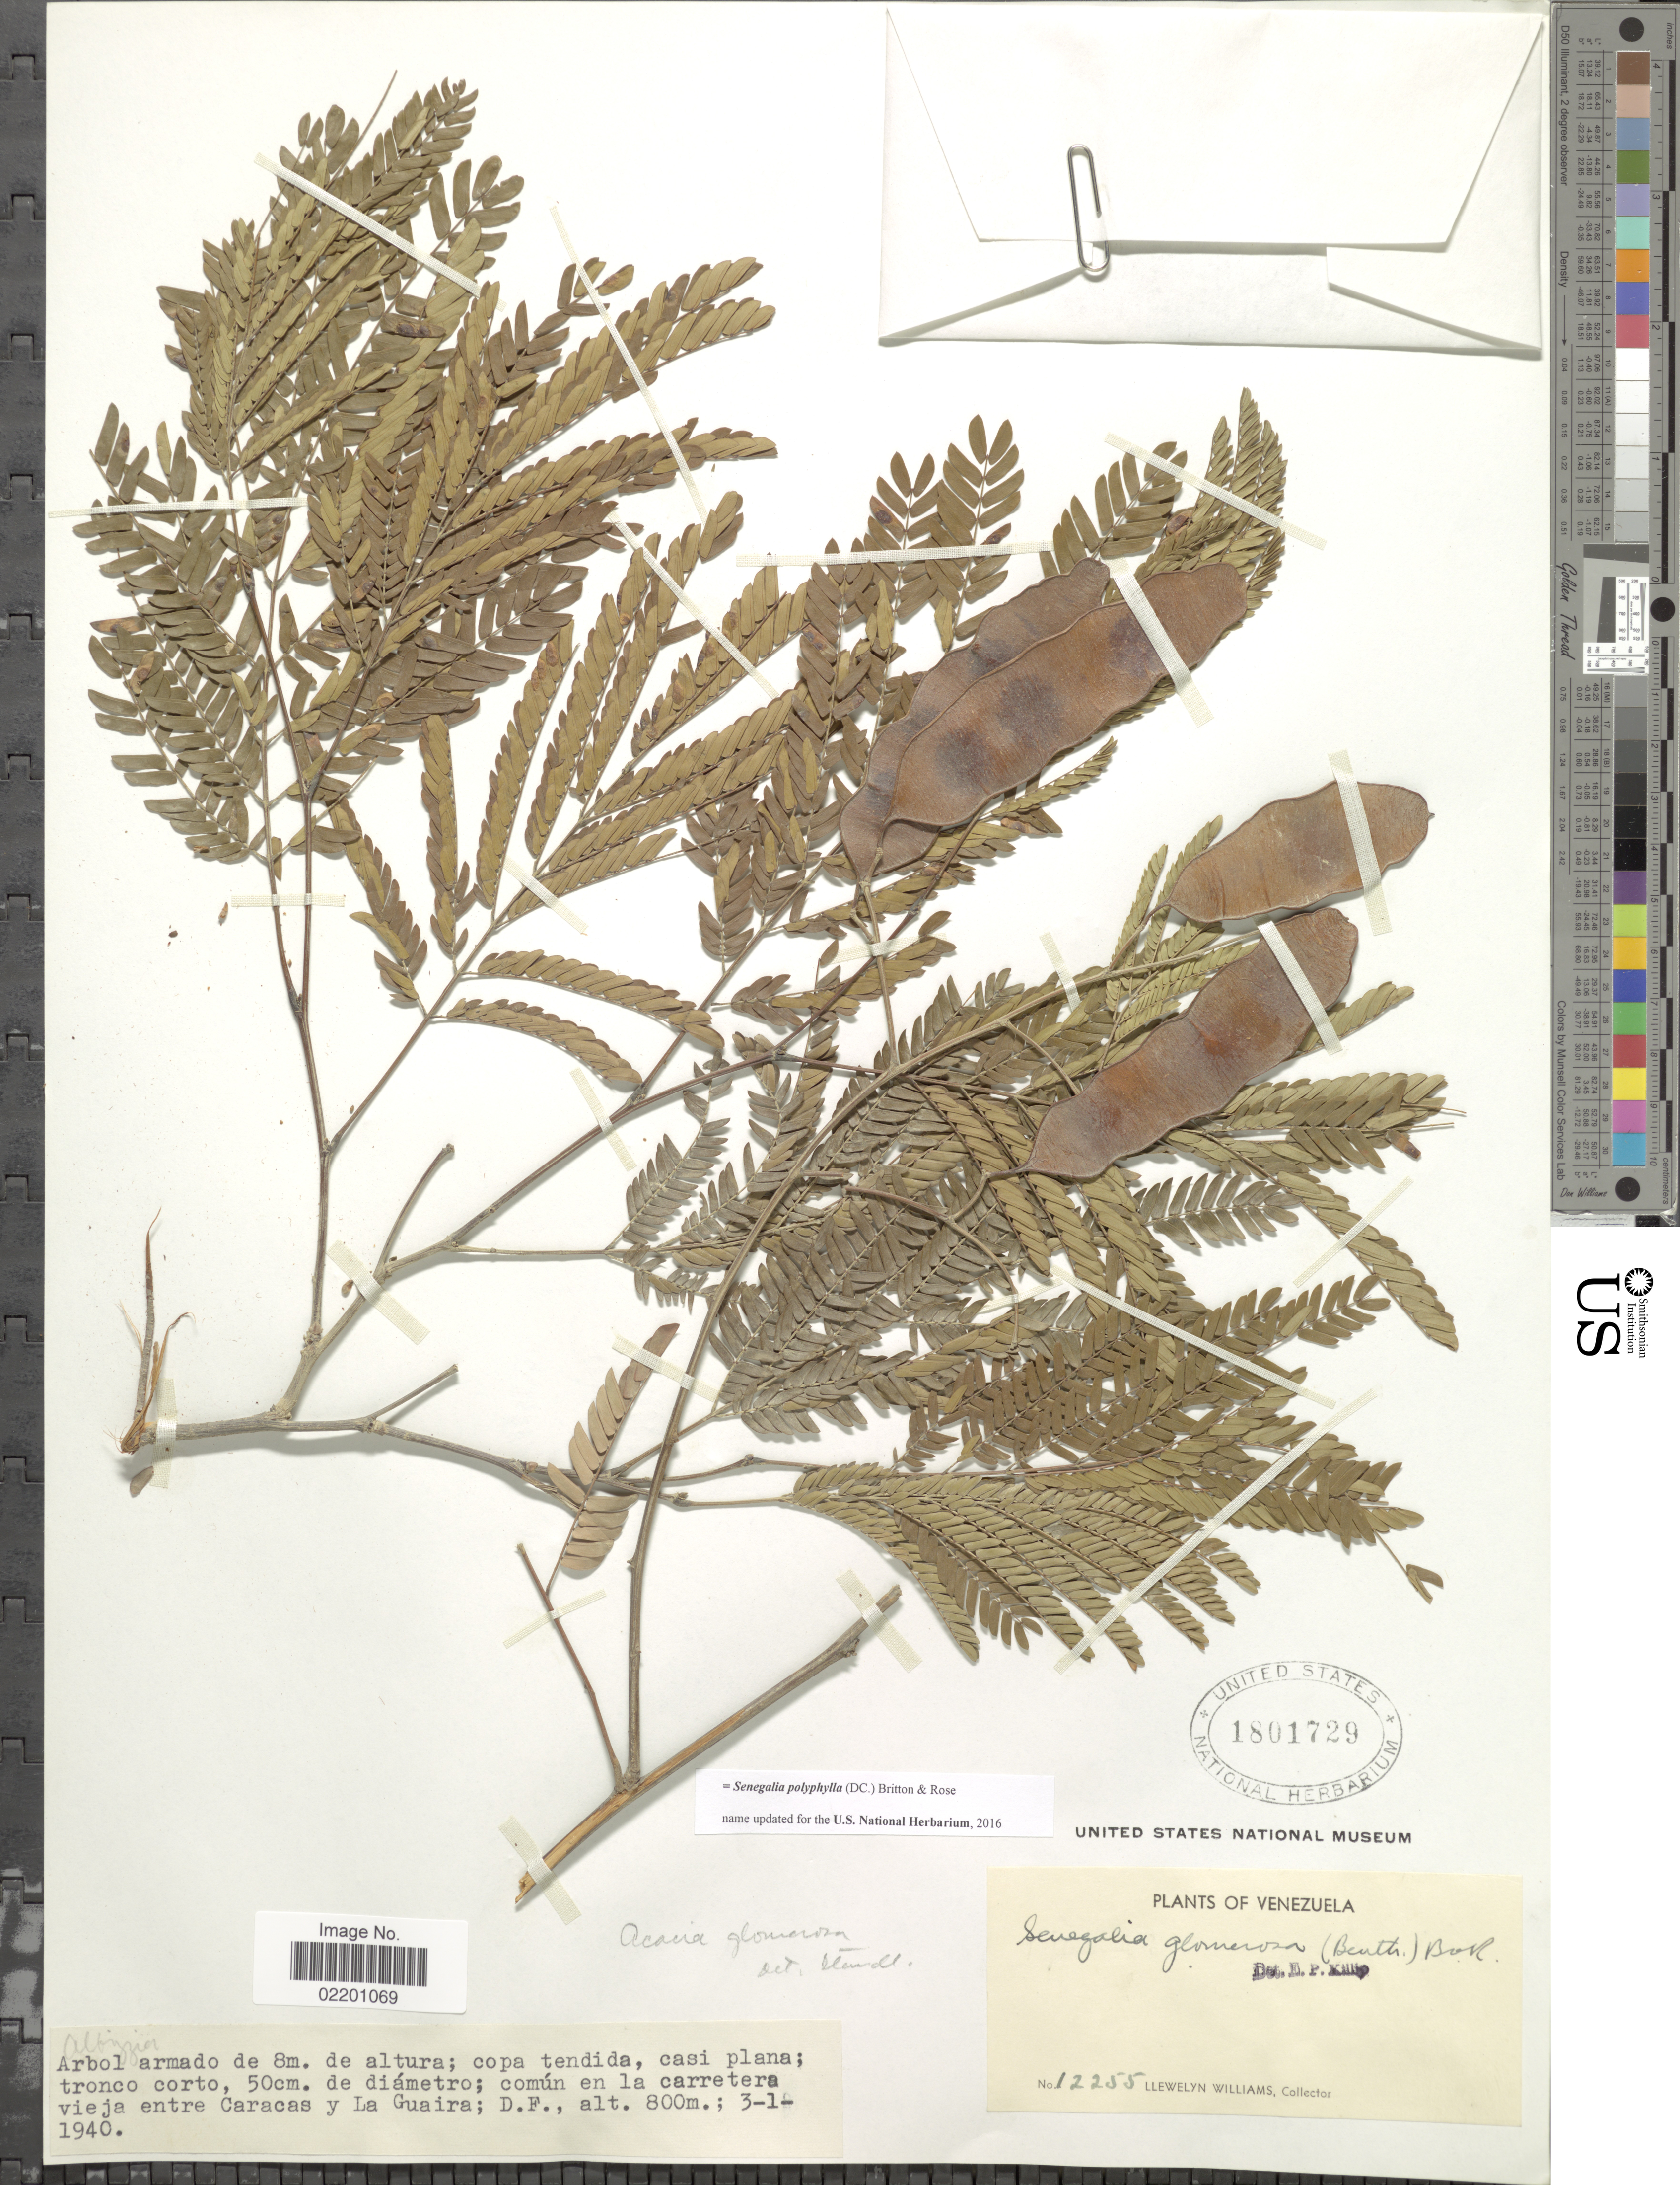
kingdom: Plantae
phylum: Tracheophyta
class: Magnoliopsida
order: Fabales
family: Fabaceae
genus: Senegalia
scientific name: Senegalia polyphylla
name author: (DC.) Britton & Rose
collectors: Ll. Williams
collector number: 12255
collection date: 1940-02-03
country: Venezuela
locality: Comun en la carretera vieja entre Caracas y La Guaira, D. F.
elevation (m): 800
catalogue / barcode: US 1801729